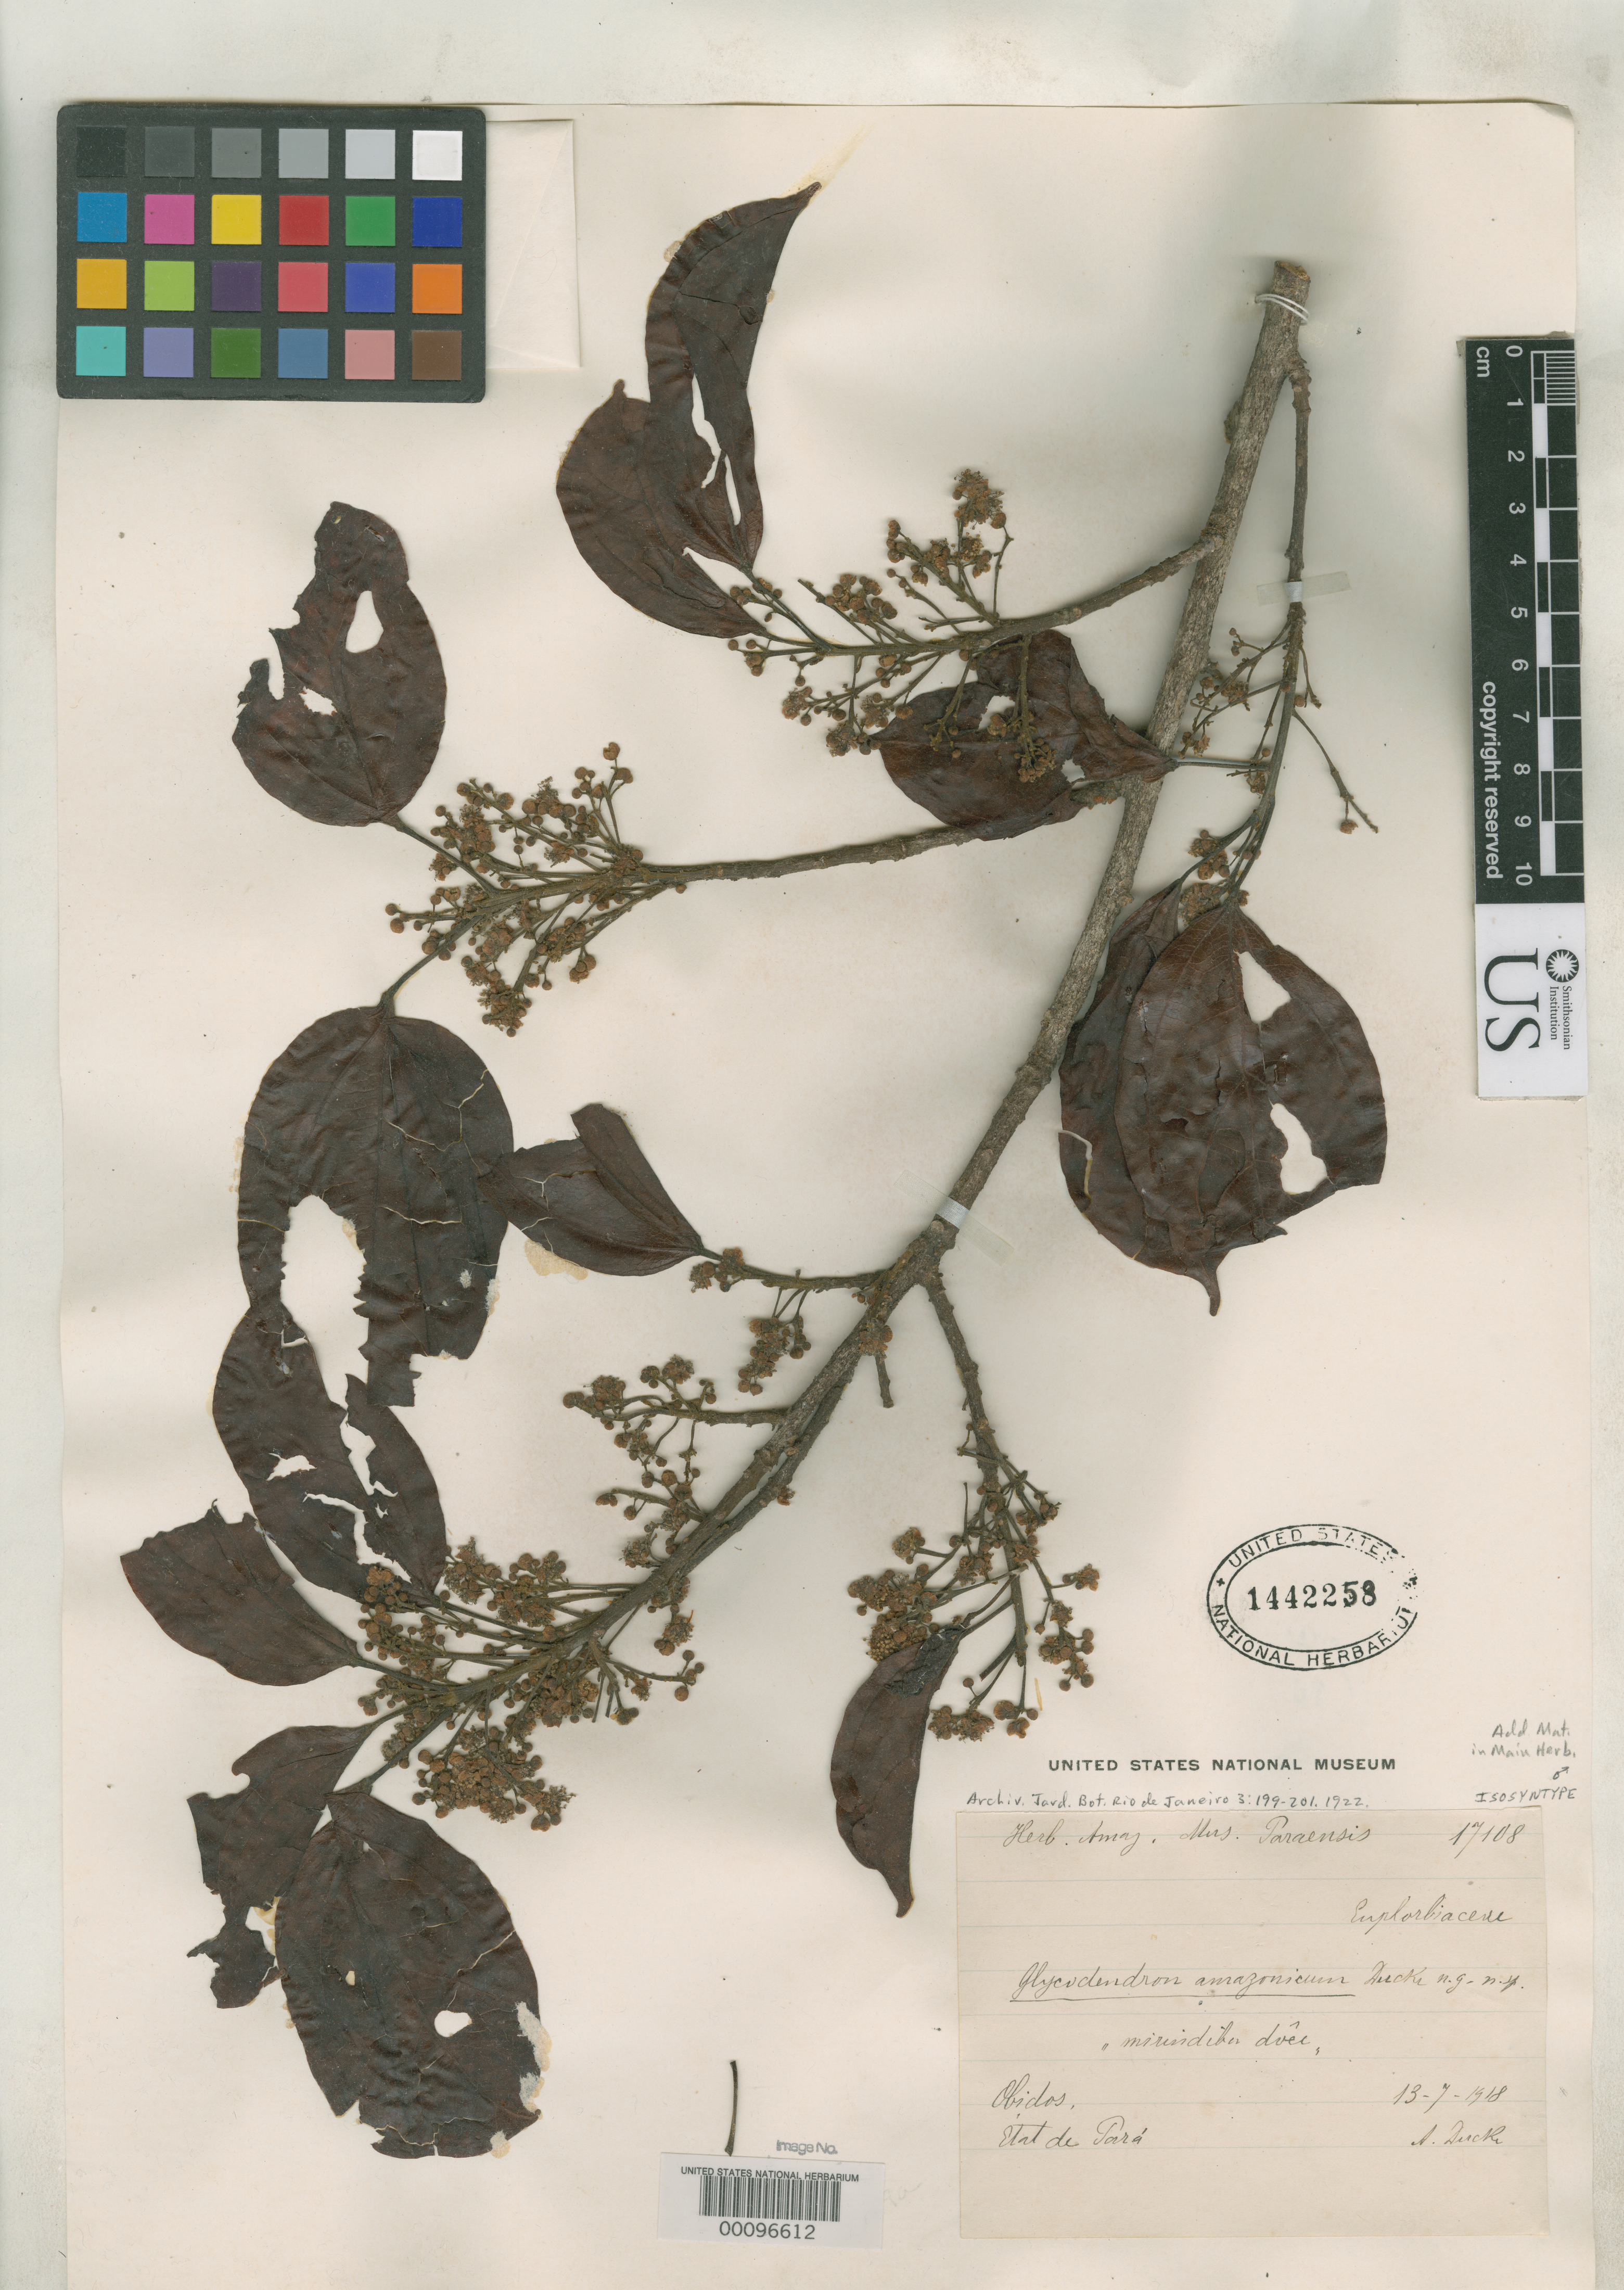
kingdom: Plantae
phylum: Tracheophyta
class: Magnoliopsida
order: Malpighiales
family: Euphorbiaceae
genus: Glycydendron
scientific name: Glycydendron amazonicum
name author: Ducke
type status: Isosyntype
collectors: A. Ducke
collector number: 17108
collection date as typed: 13 Jul 1918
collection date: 1918-07-13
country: Brazil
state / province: Pará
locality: Obidos.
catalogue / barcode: US 1442258